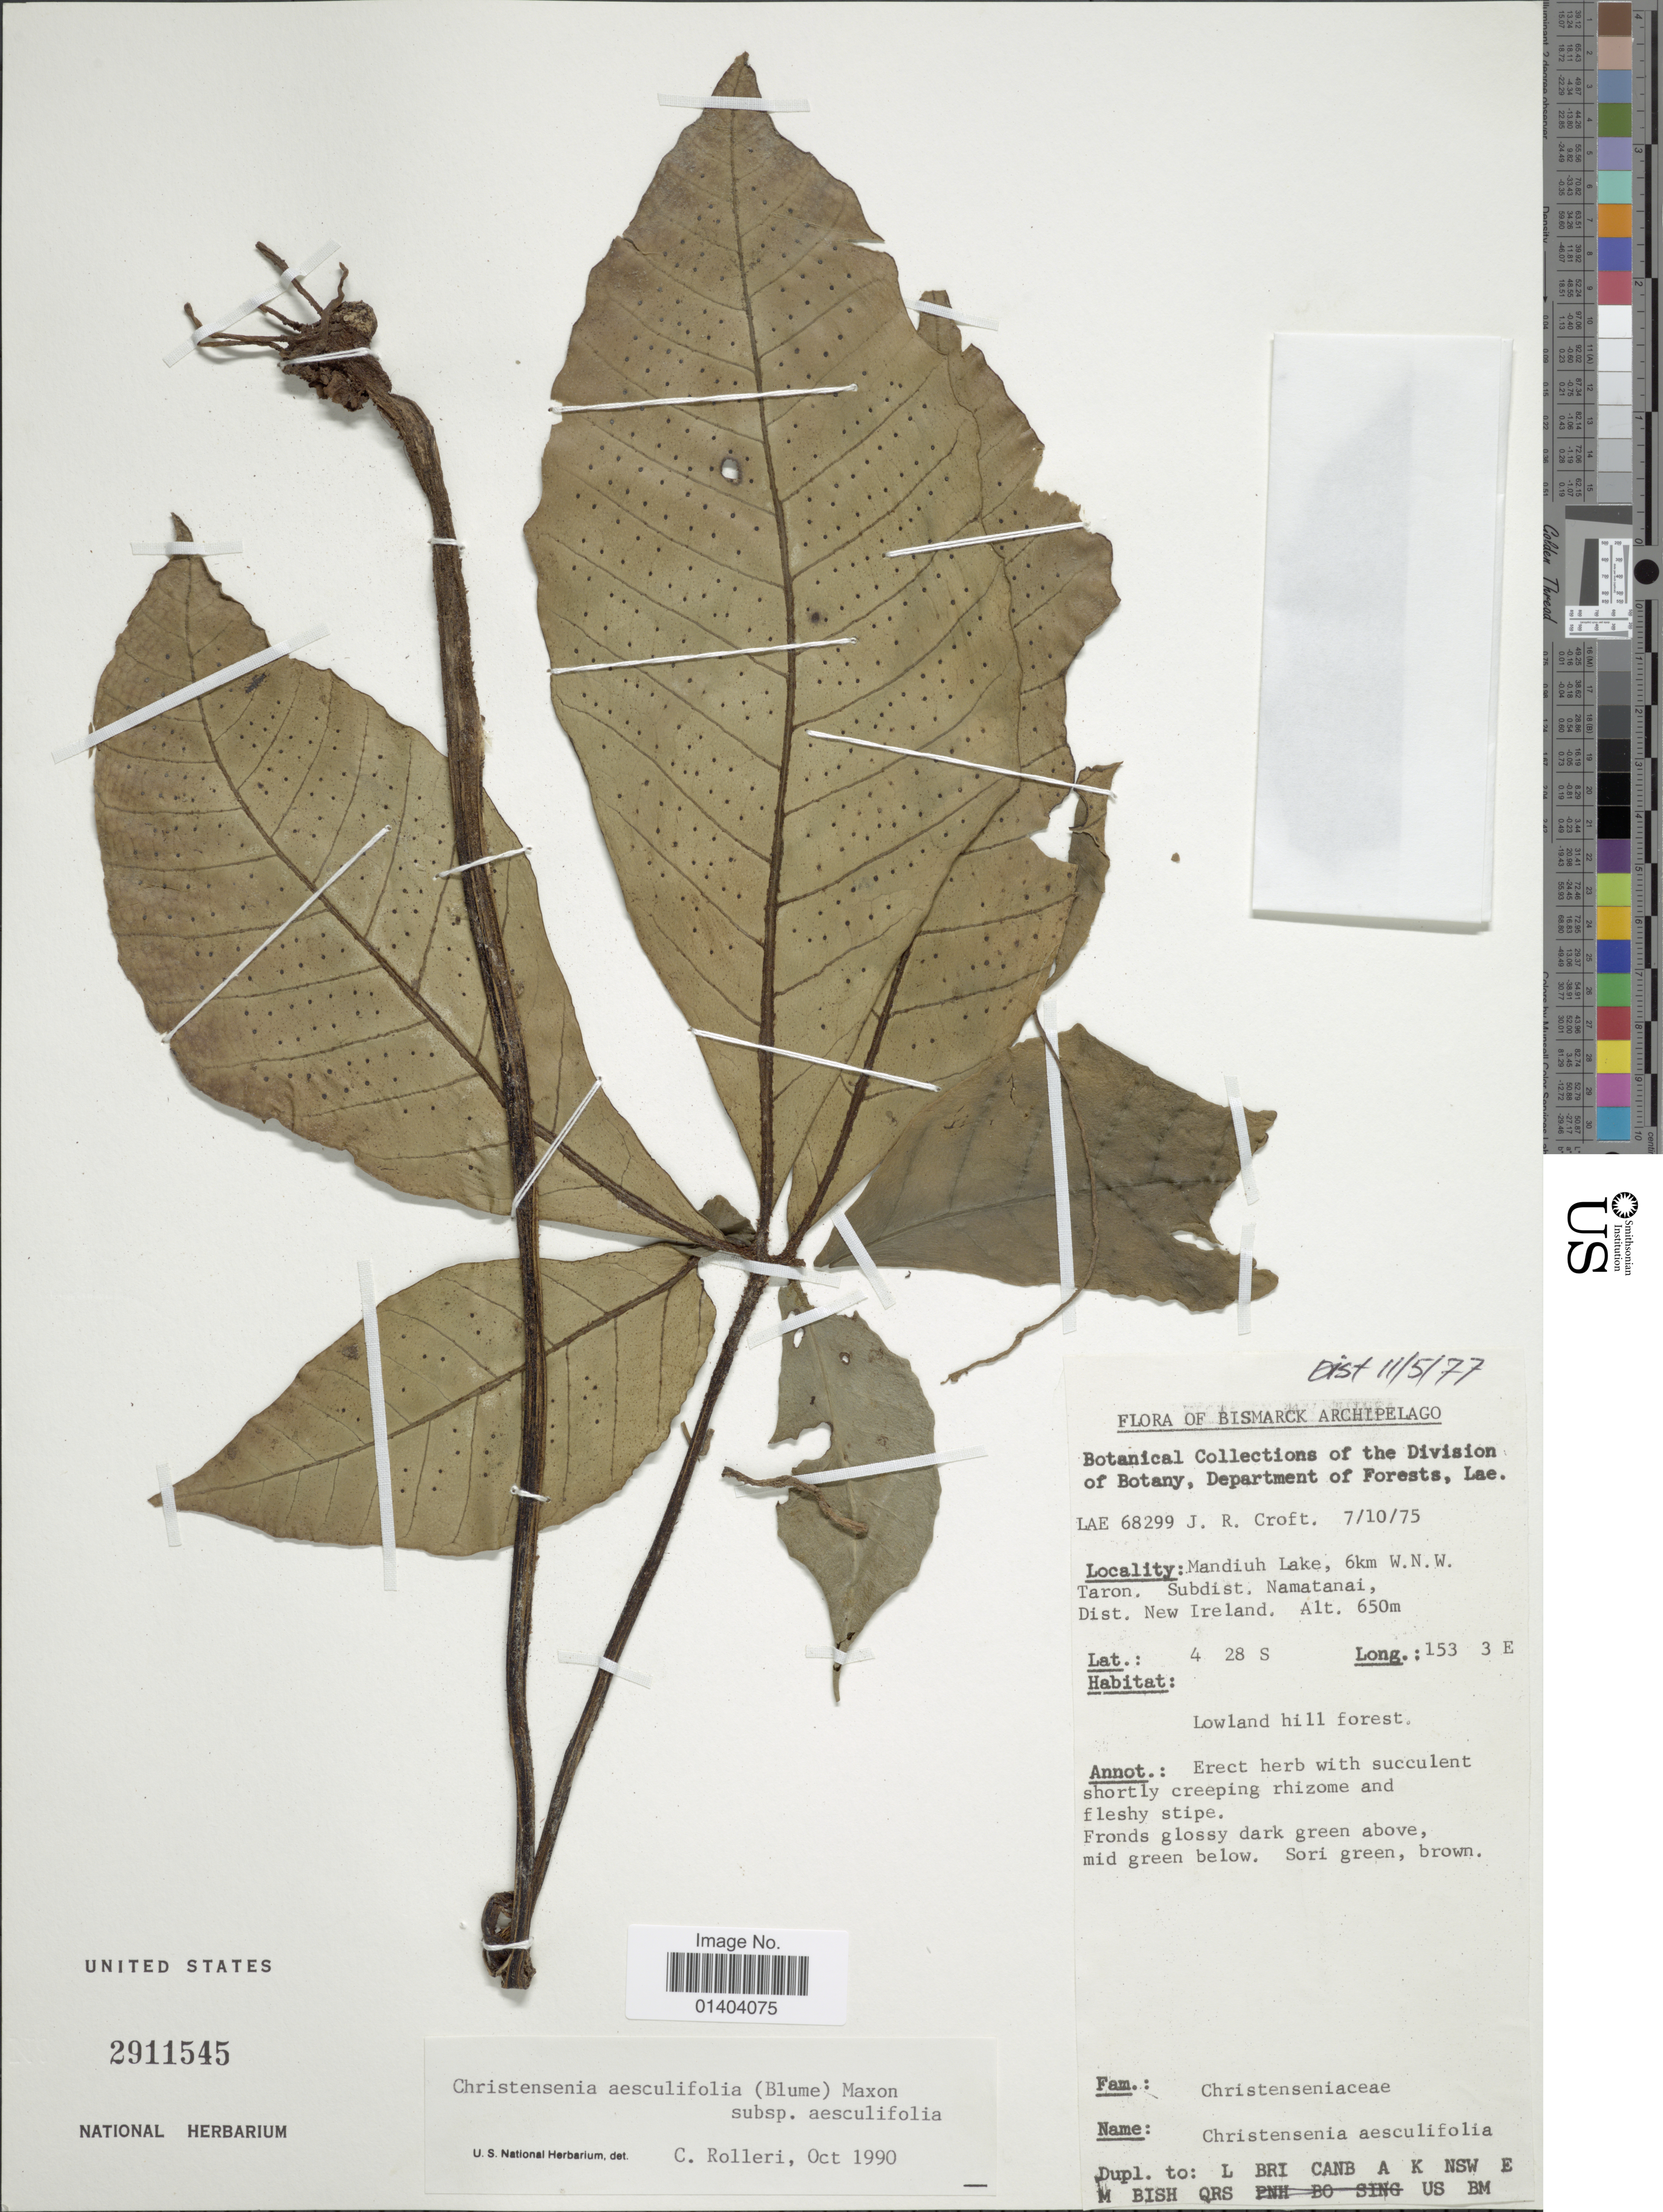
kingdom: Plantae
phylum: Tracheophyta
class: Polypodiopsida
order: Marattiales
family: Marattiaceae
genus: Christensenia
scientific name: Christensenia aesculifolia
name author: (Blume) Maxon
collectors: J. R. Croft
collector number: LAE 68299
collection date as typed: Transcribed d/m/y: 7/10/75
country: Papua New Guinea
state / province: New Ireland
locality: Bismarck Archipelago, Mandiuh Lake, 6km W,N.W. Taron. Subdist. Namatanai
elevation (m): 650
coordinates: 4.28, 153.3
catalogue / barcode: US 2911545